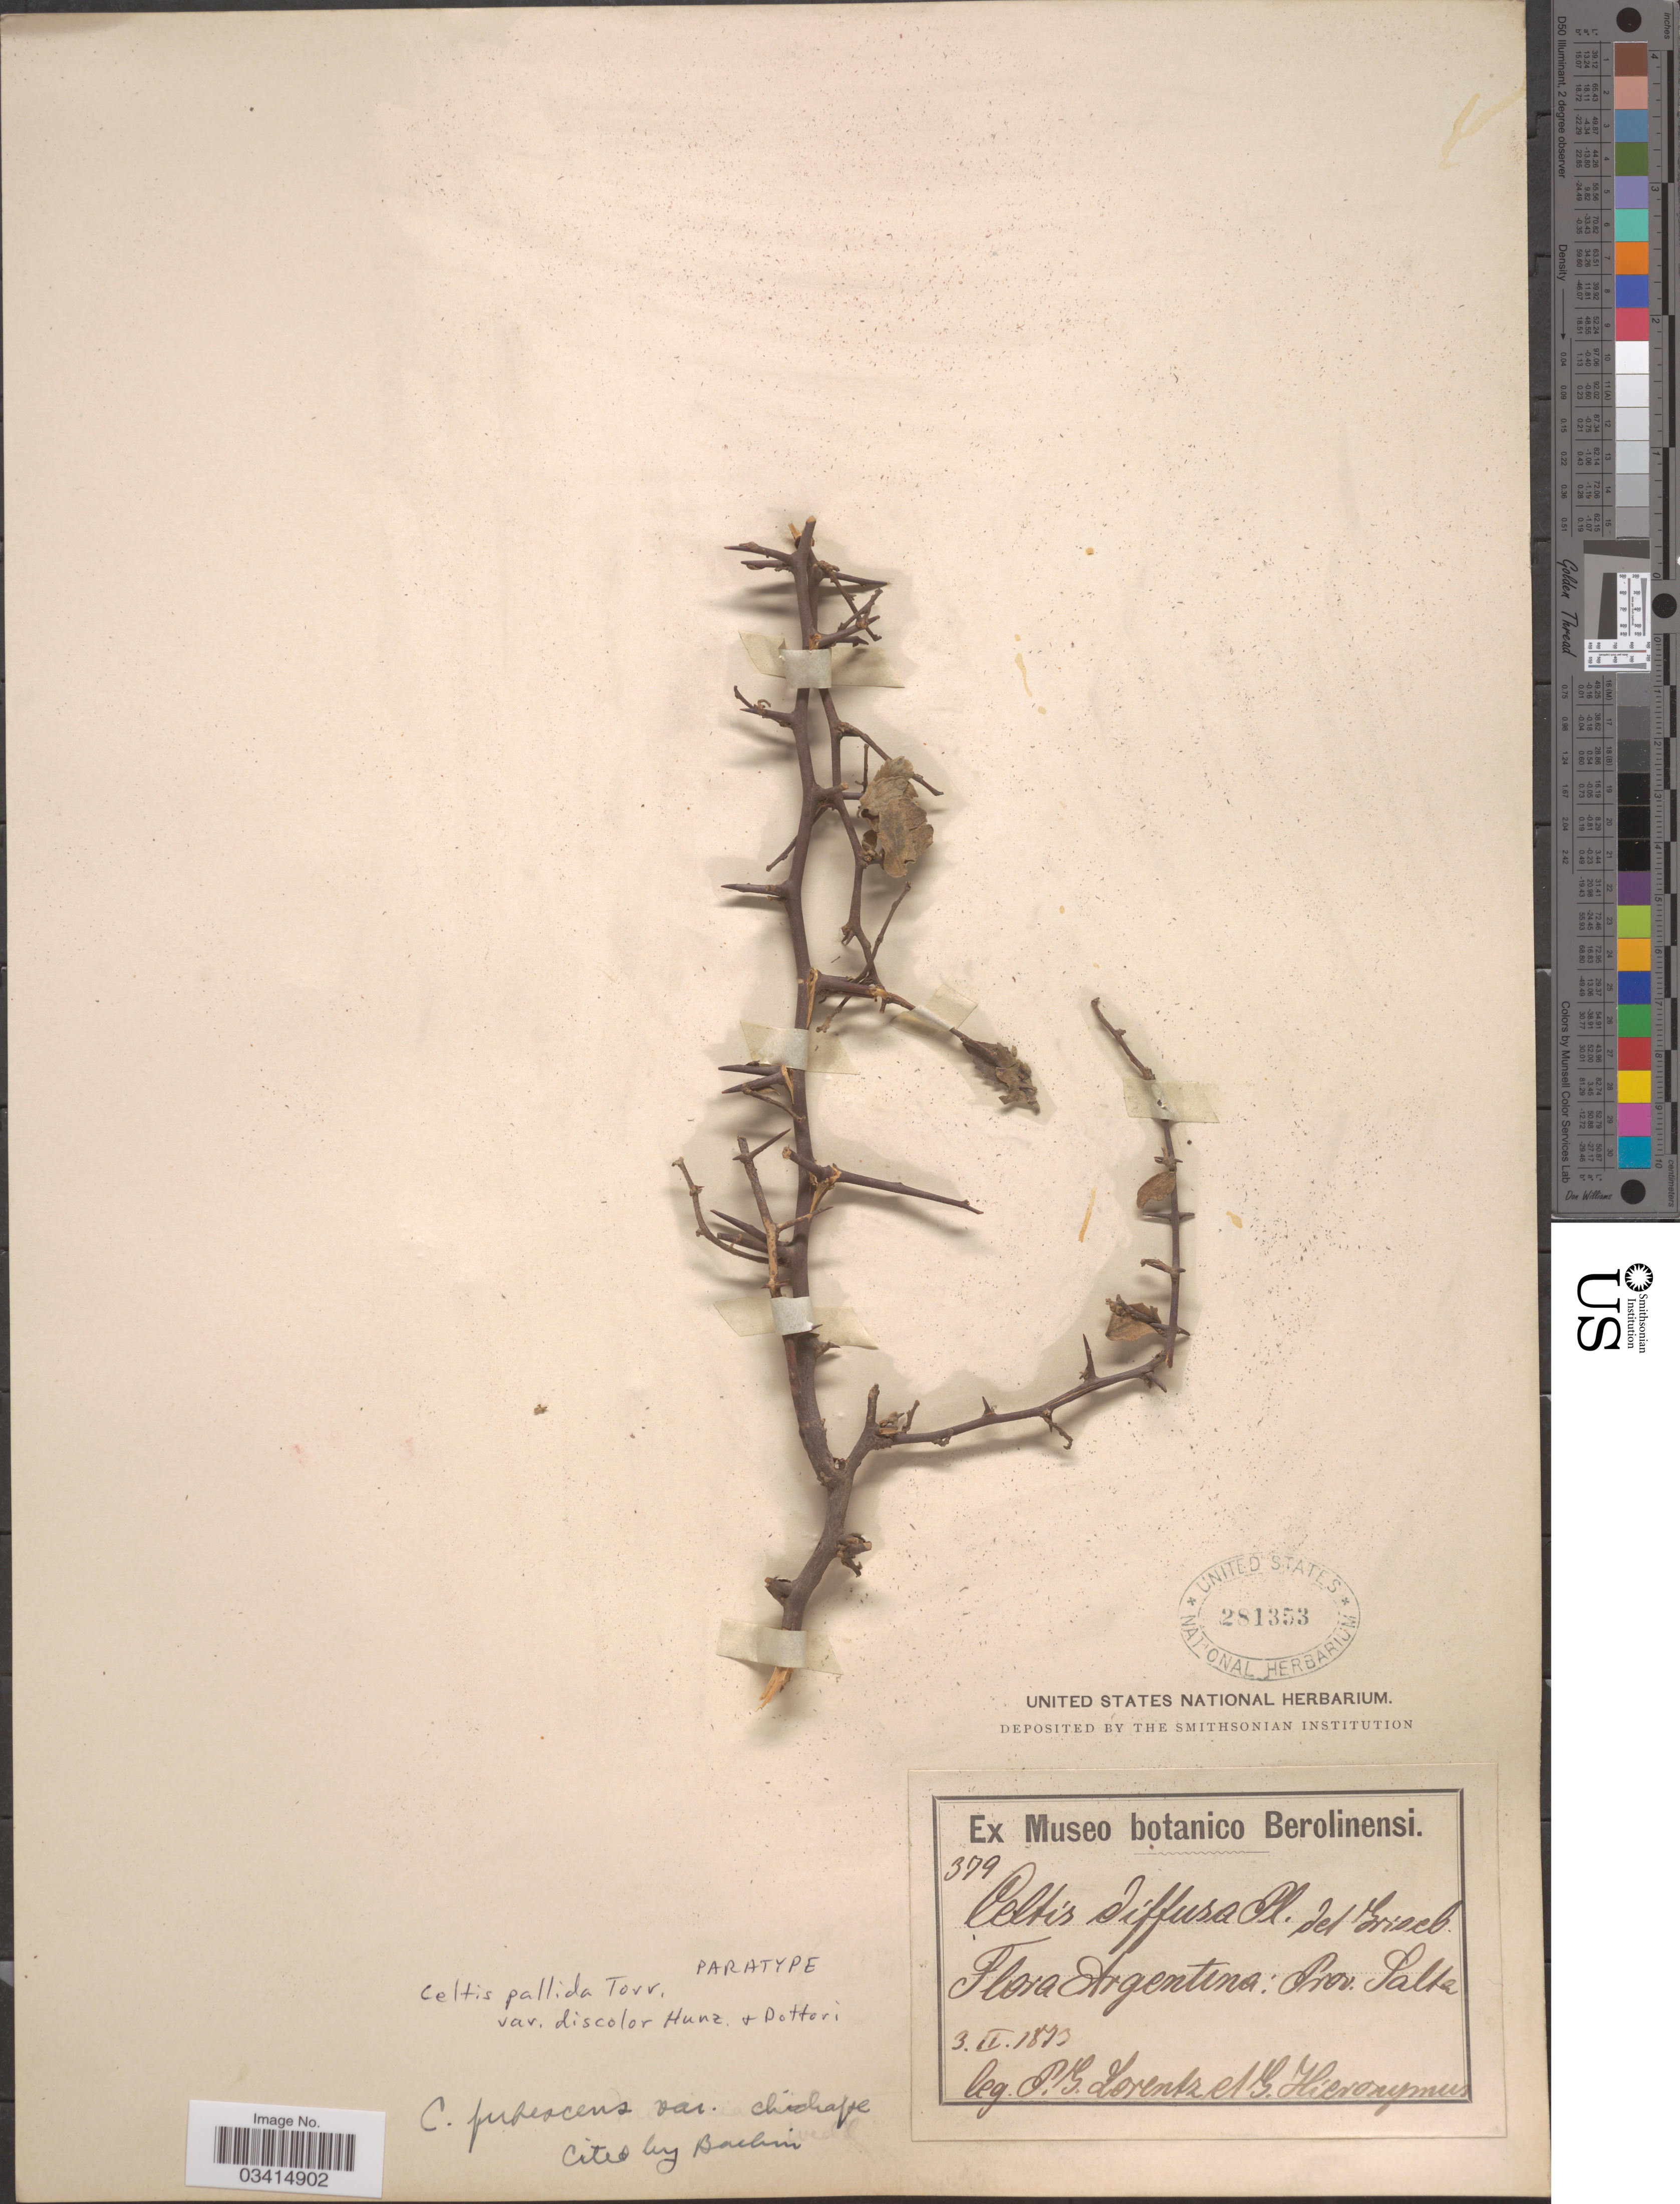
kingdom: Plantae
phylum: Tracheophyta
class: Magnoliopsida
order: Rosales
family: Cannabaceae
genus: Celtis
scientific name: Celtis pallida var. discolor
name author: Hunz. & Dottori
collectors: P. G. Lorentz & G. H. Hieronymus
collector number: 379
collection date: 1873-02-03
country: Argentina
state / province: Salta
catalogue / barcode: US 281353